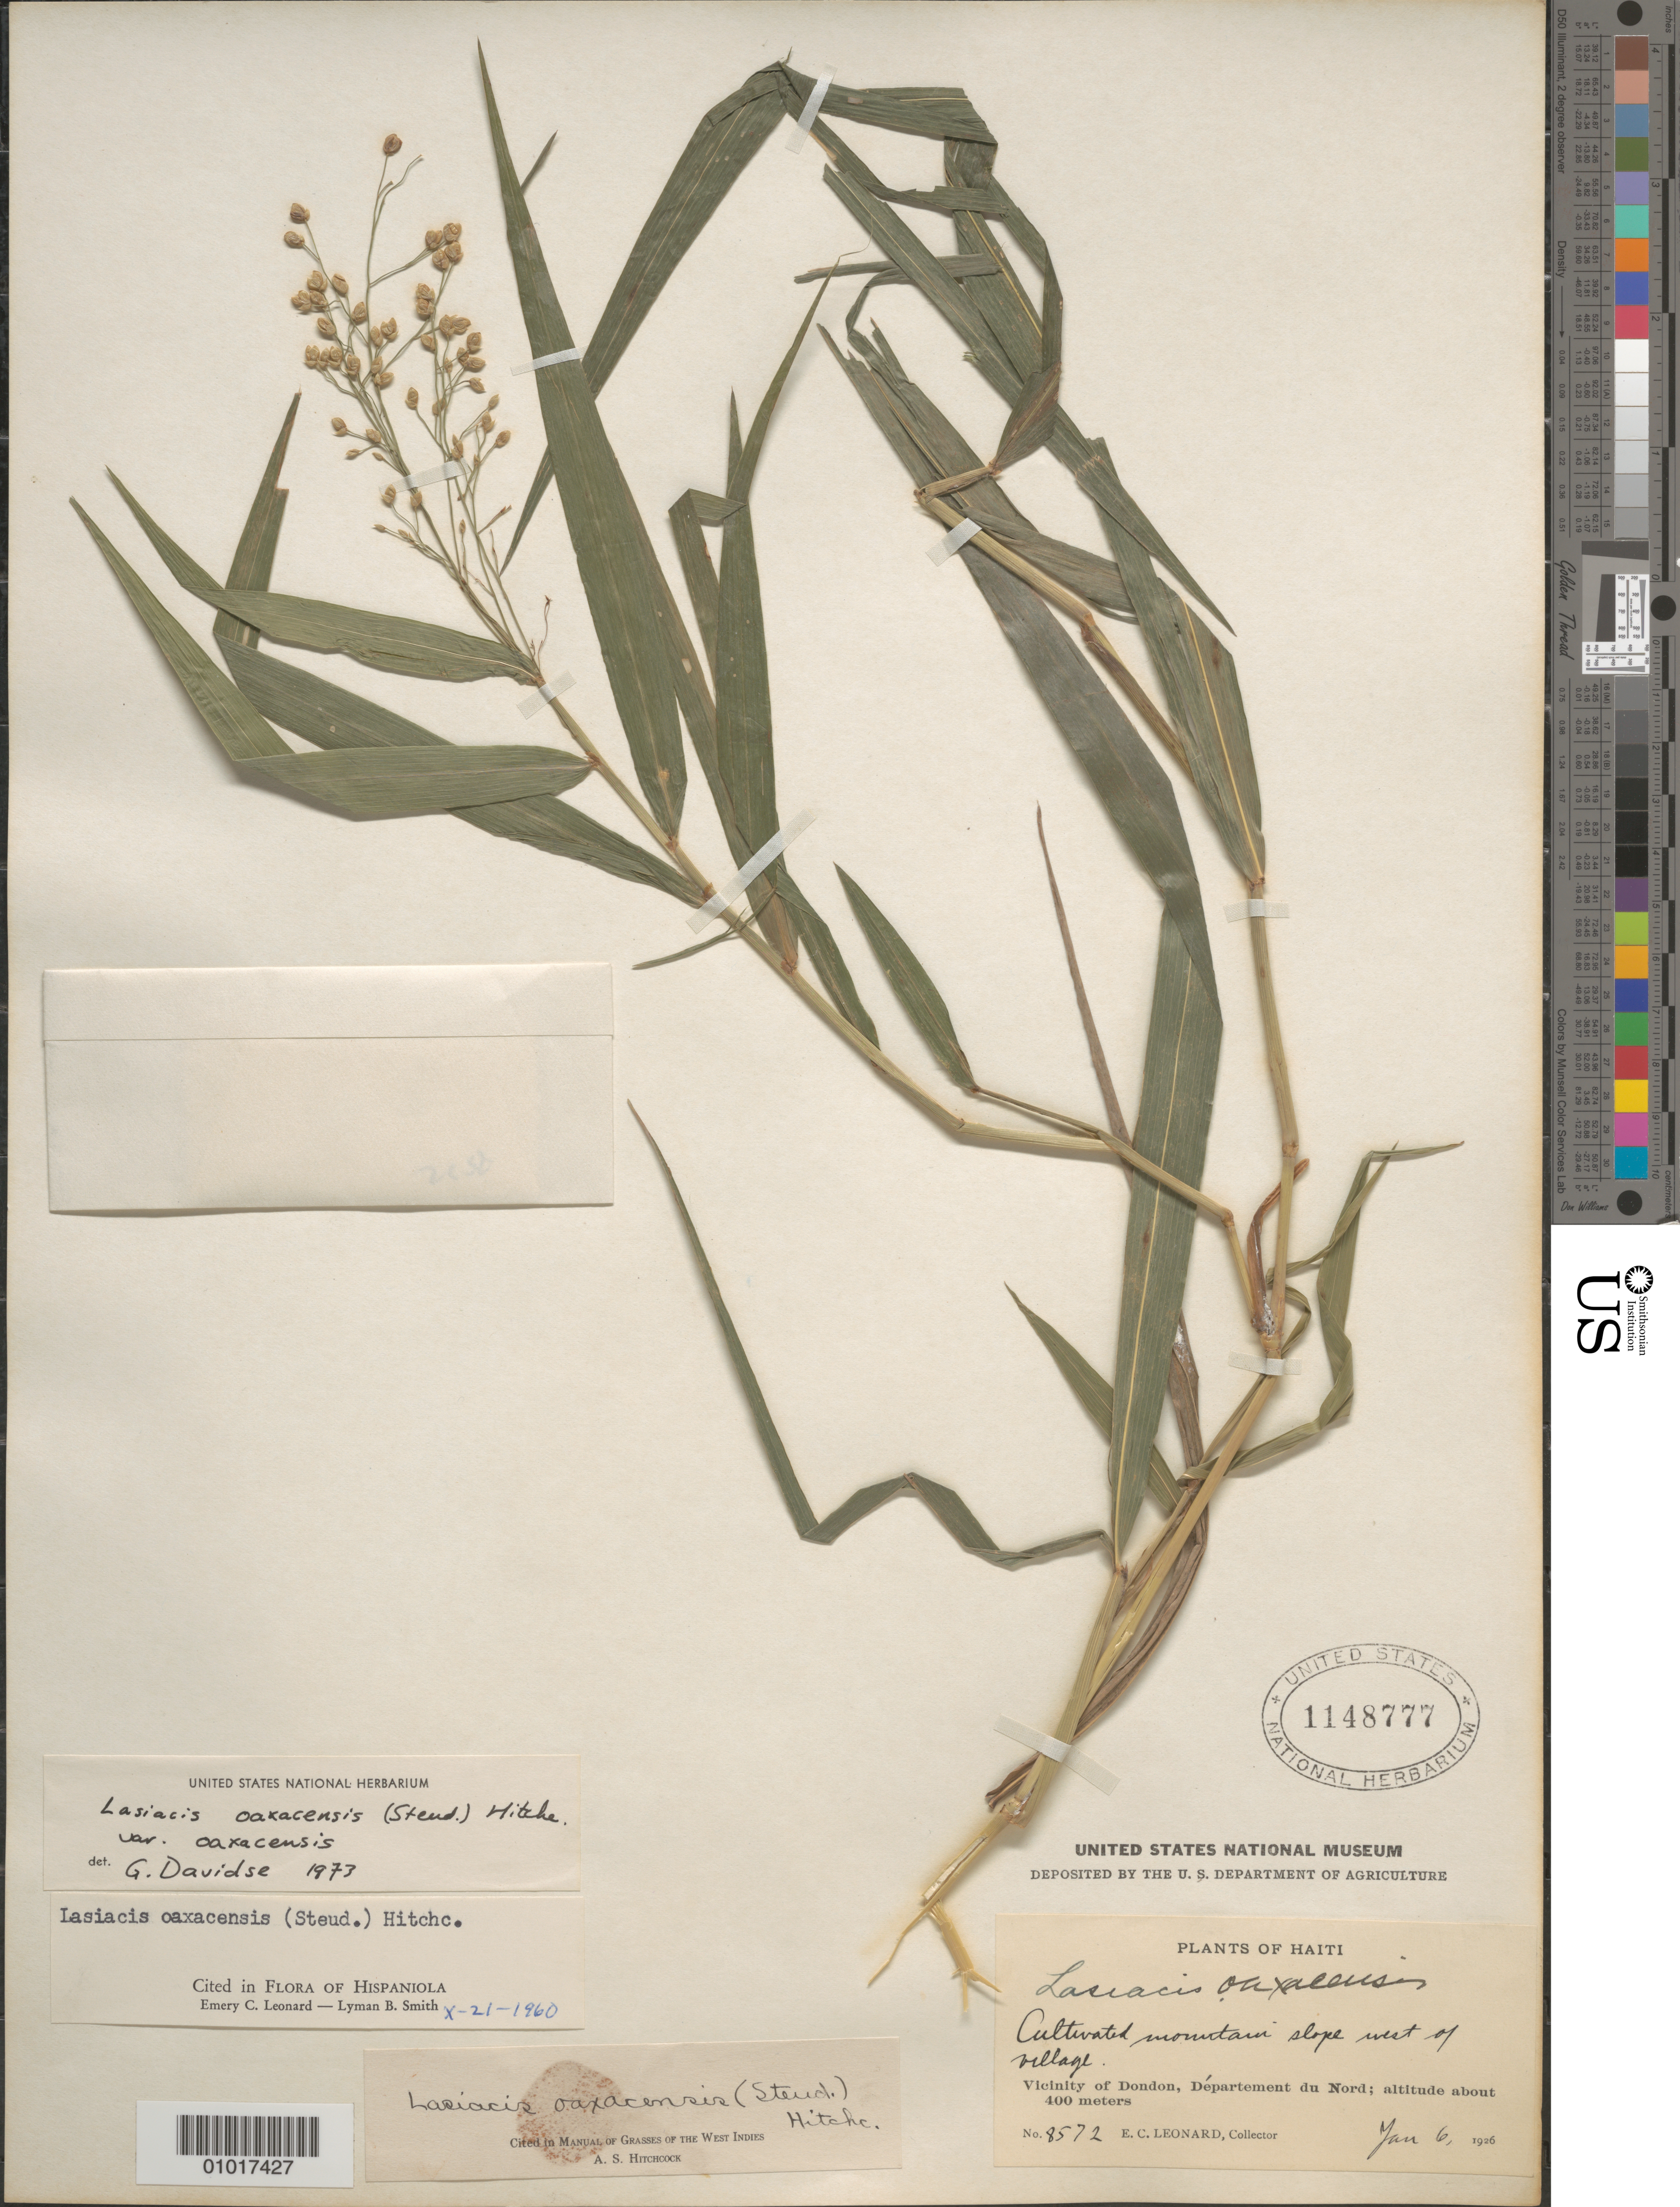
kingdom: Plantae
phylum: Tracheophyta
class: Liliopsida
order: Poales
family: Poaceae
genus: Lasiacis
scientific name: Lasiacis oaxacensis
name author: (Steud.) Hitchc.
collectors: E. C. Leonard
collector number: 8572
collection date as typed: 06 Jan 1926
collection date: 1926-01-06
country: Haiti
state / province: Nord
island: Hispaniola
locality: Vicinity of Dondon, on cultivated mountain slope west of village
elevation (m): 400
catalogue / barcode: US 1148777